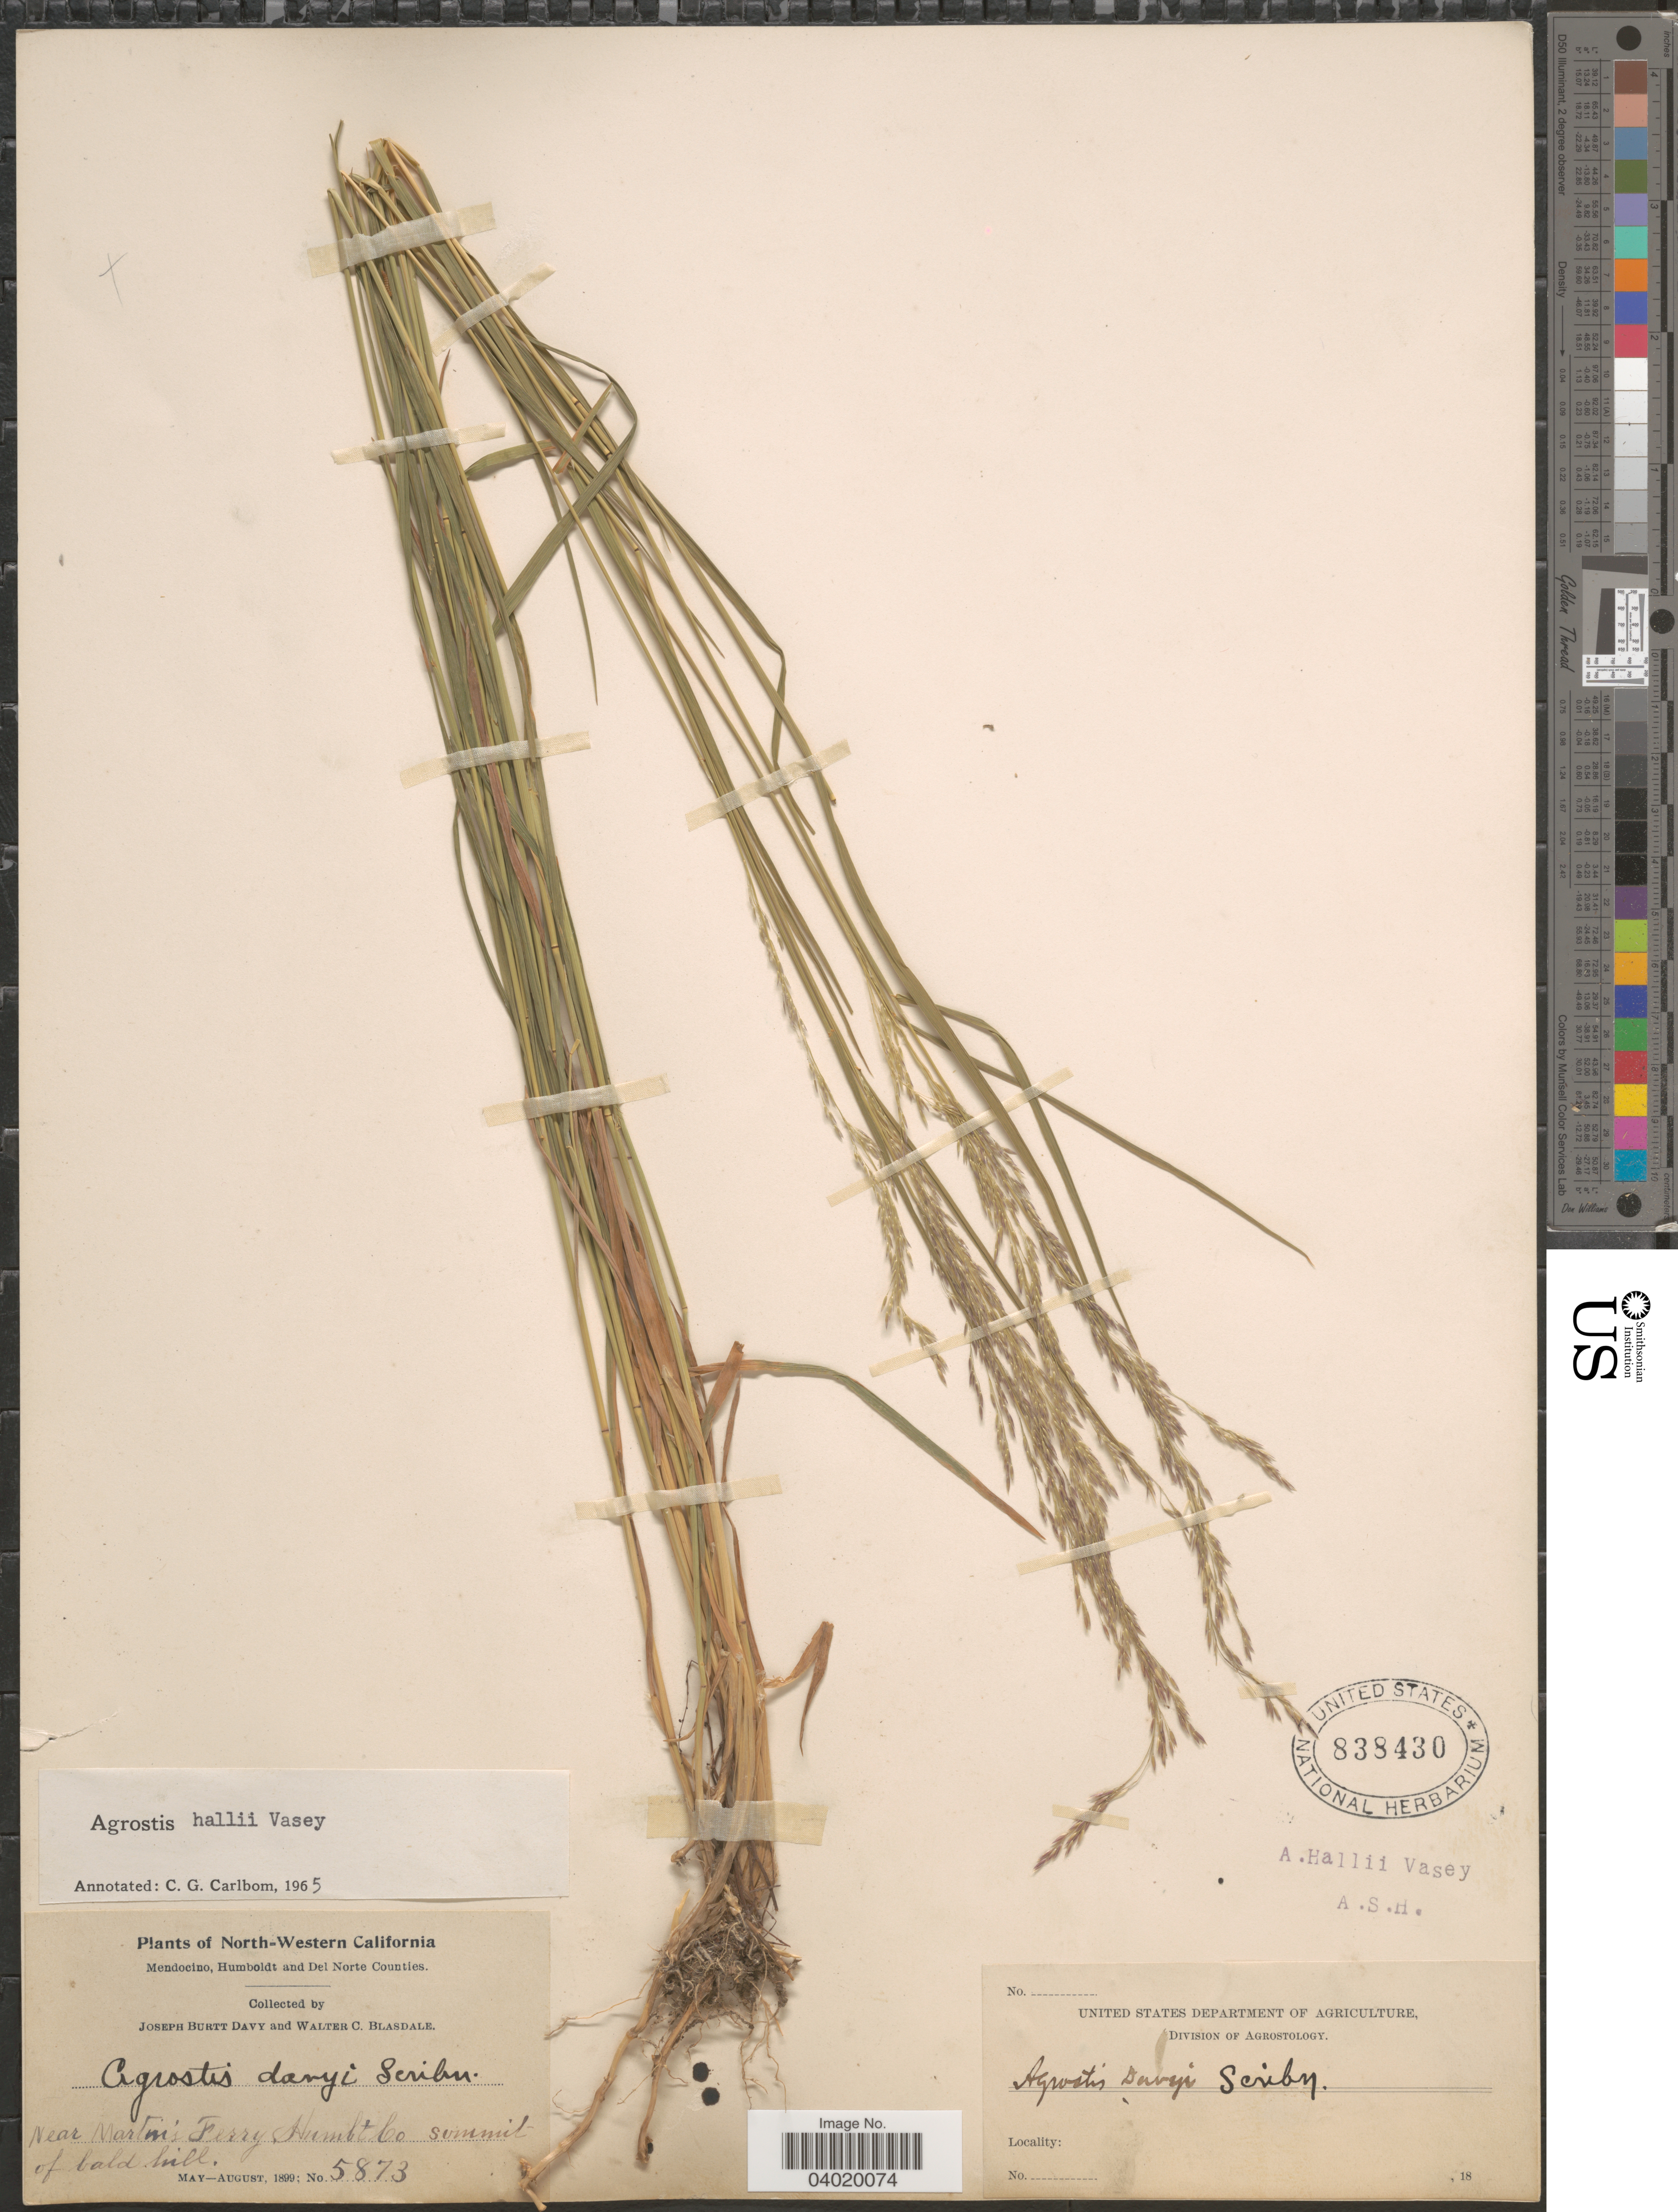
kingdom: Plantae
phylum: Tracheophyta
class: Liliopsida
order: Poales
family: Poaceae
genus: Agrostis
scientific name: Agrostis hallii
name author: Vasey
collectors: J. Burtt Davy & W. Blasdale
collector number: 5873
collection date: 1899-05/1899-08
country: United States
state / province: California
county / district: Humboldt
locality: North-Western California. Near Martin's Ferry, Humbt Co. Summit of bald hill.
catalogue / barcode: US 838430